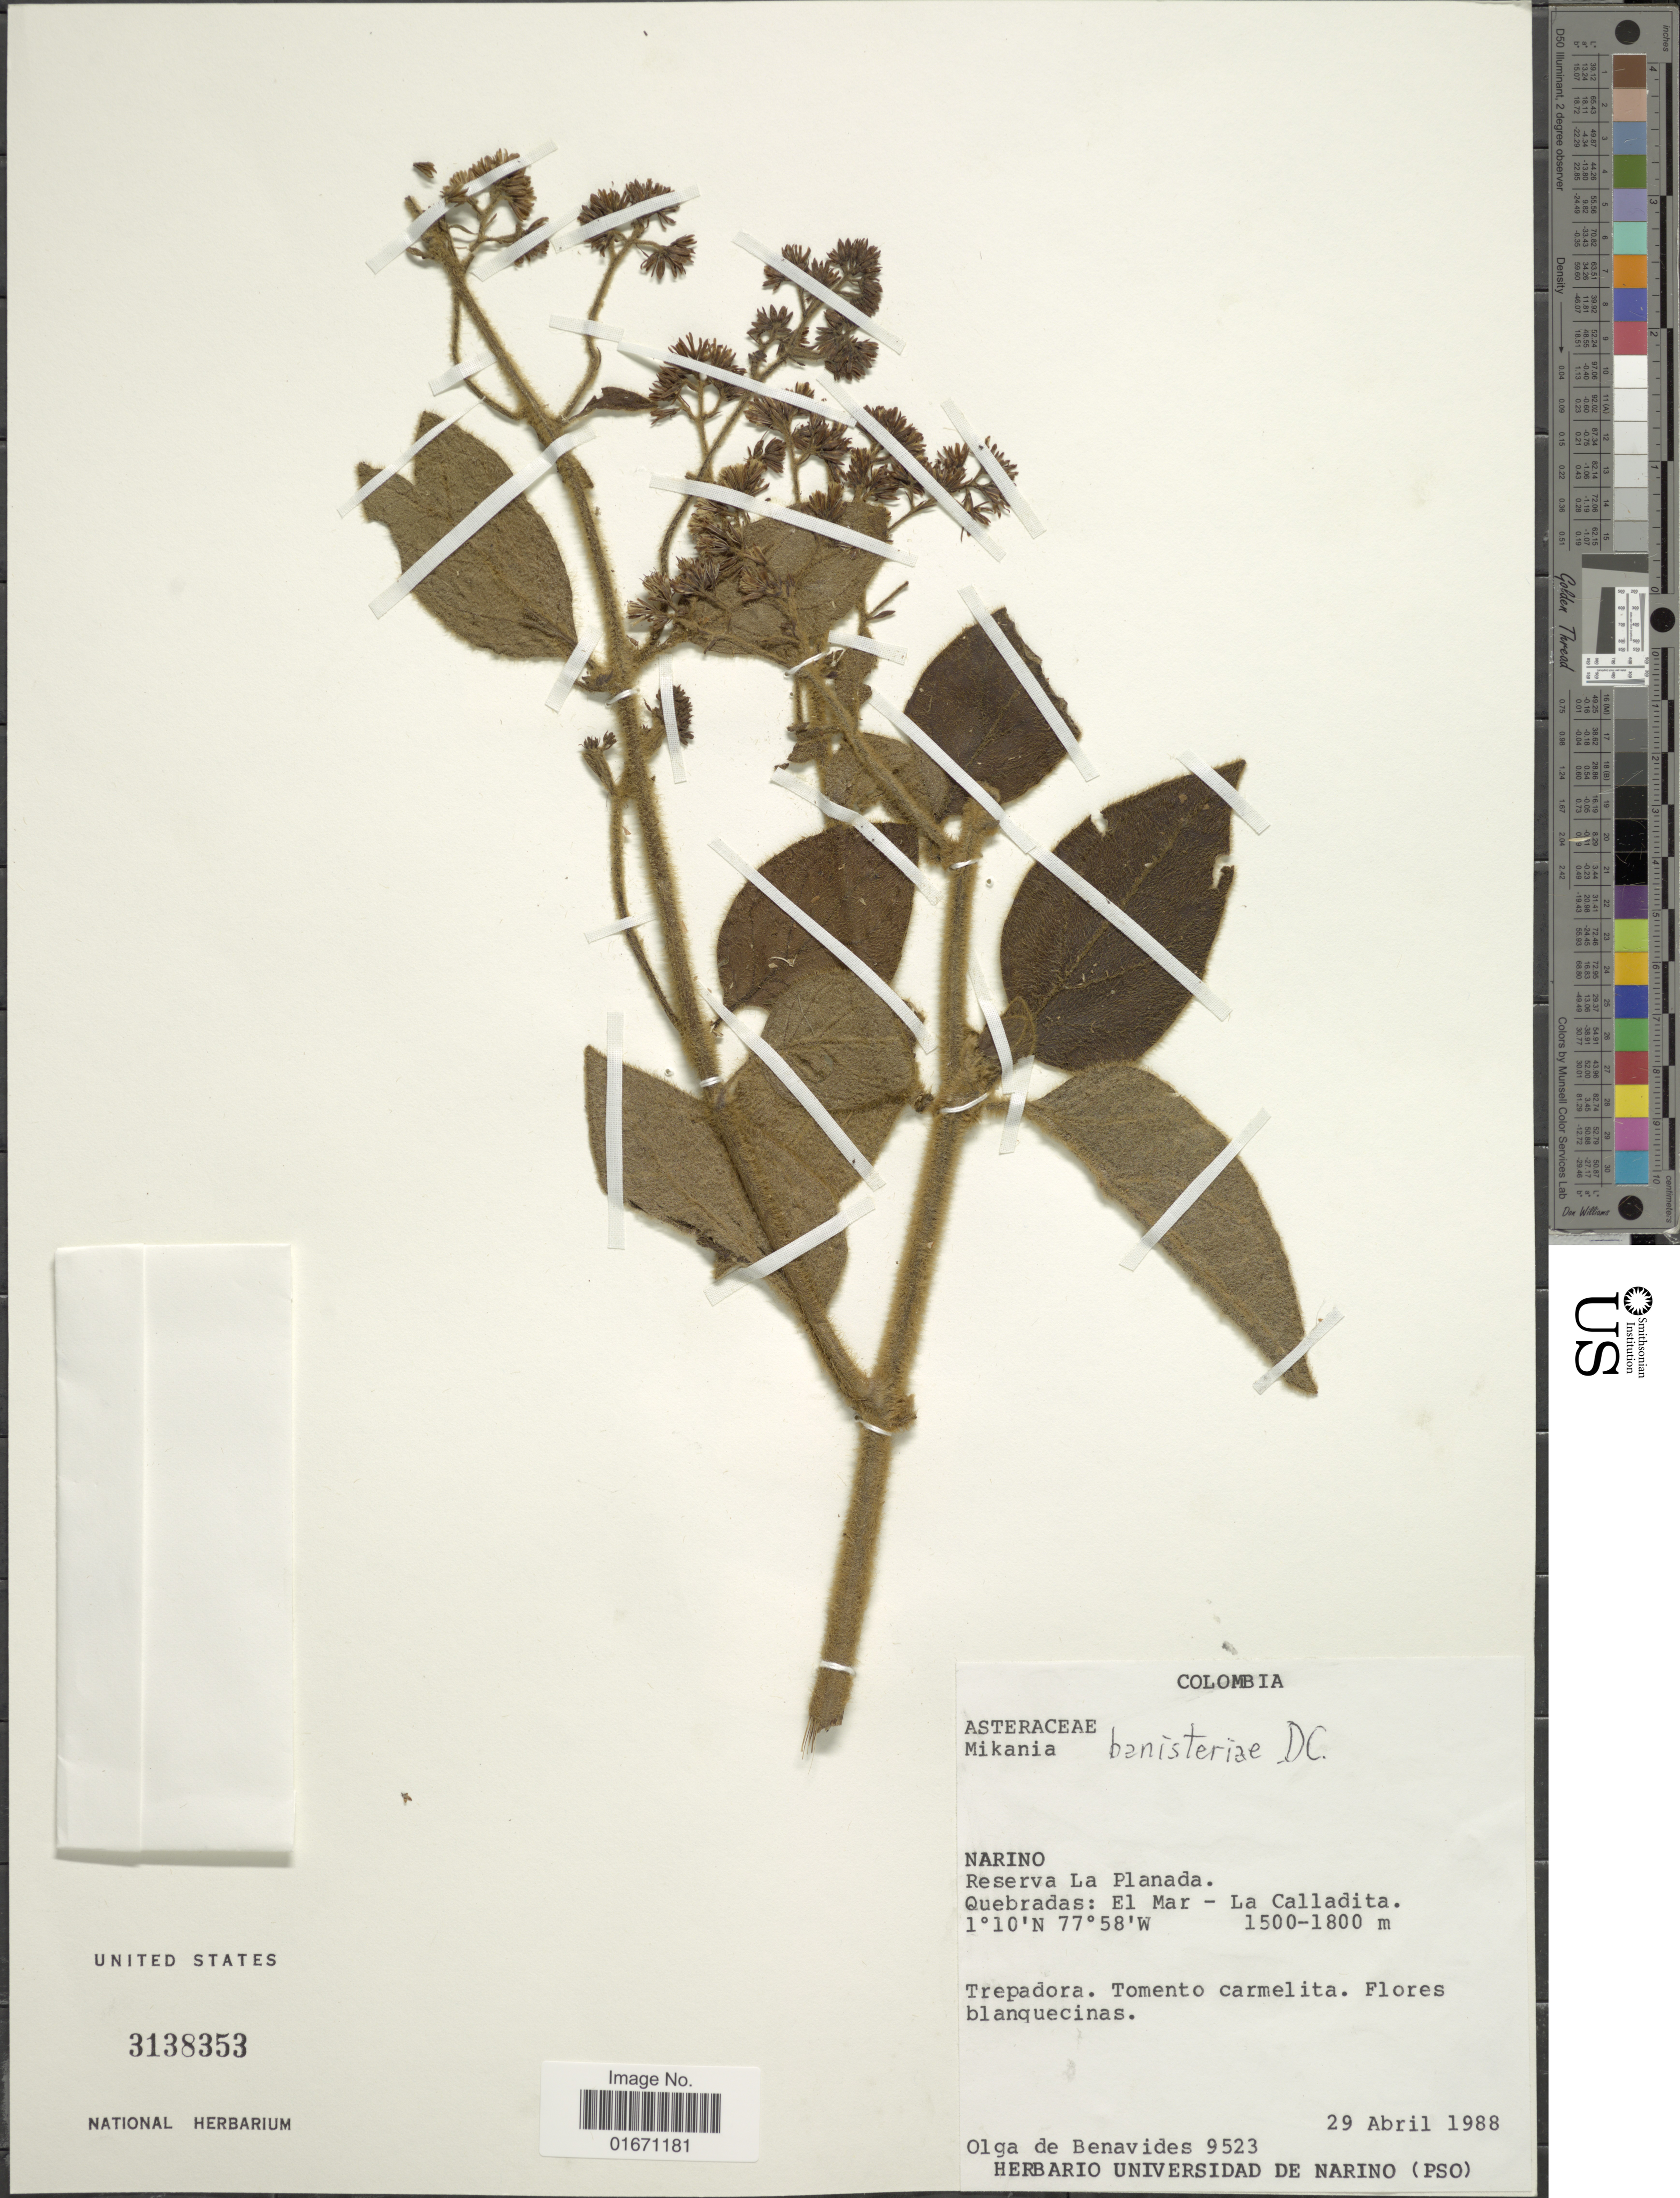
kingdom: Plantae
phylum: Tracheophyta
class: Magnoliopsida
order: Asterales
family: Asteraceae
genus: Mikania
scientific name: Mikania banisteriae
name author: DC.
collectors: Olga S. de Benavides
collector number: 9523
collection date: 1988-04-29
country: Colombia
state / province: Nariño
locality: Reserva La Planada, Quebradas El Mar-La Calladita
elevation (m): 1500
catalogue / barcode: US 3138353